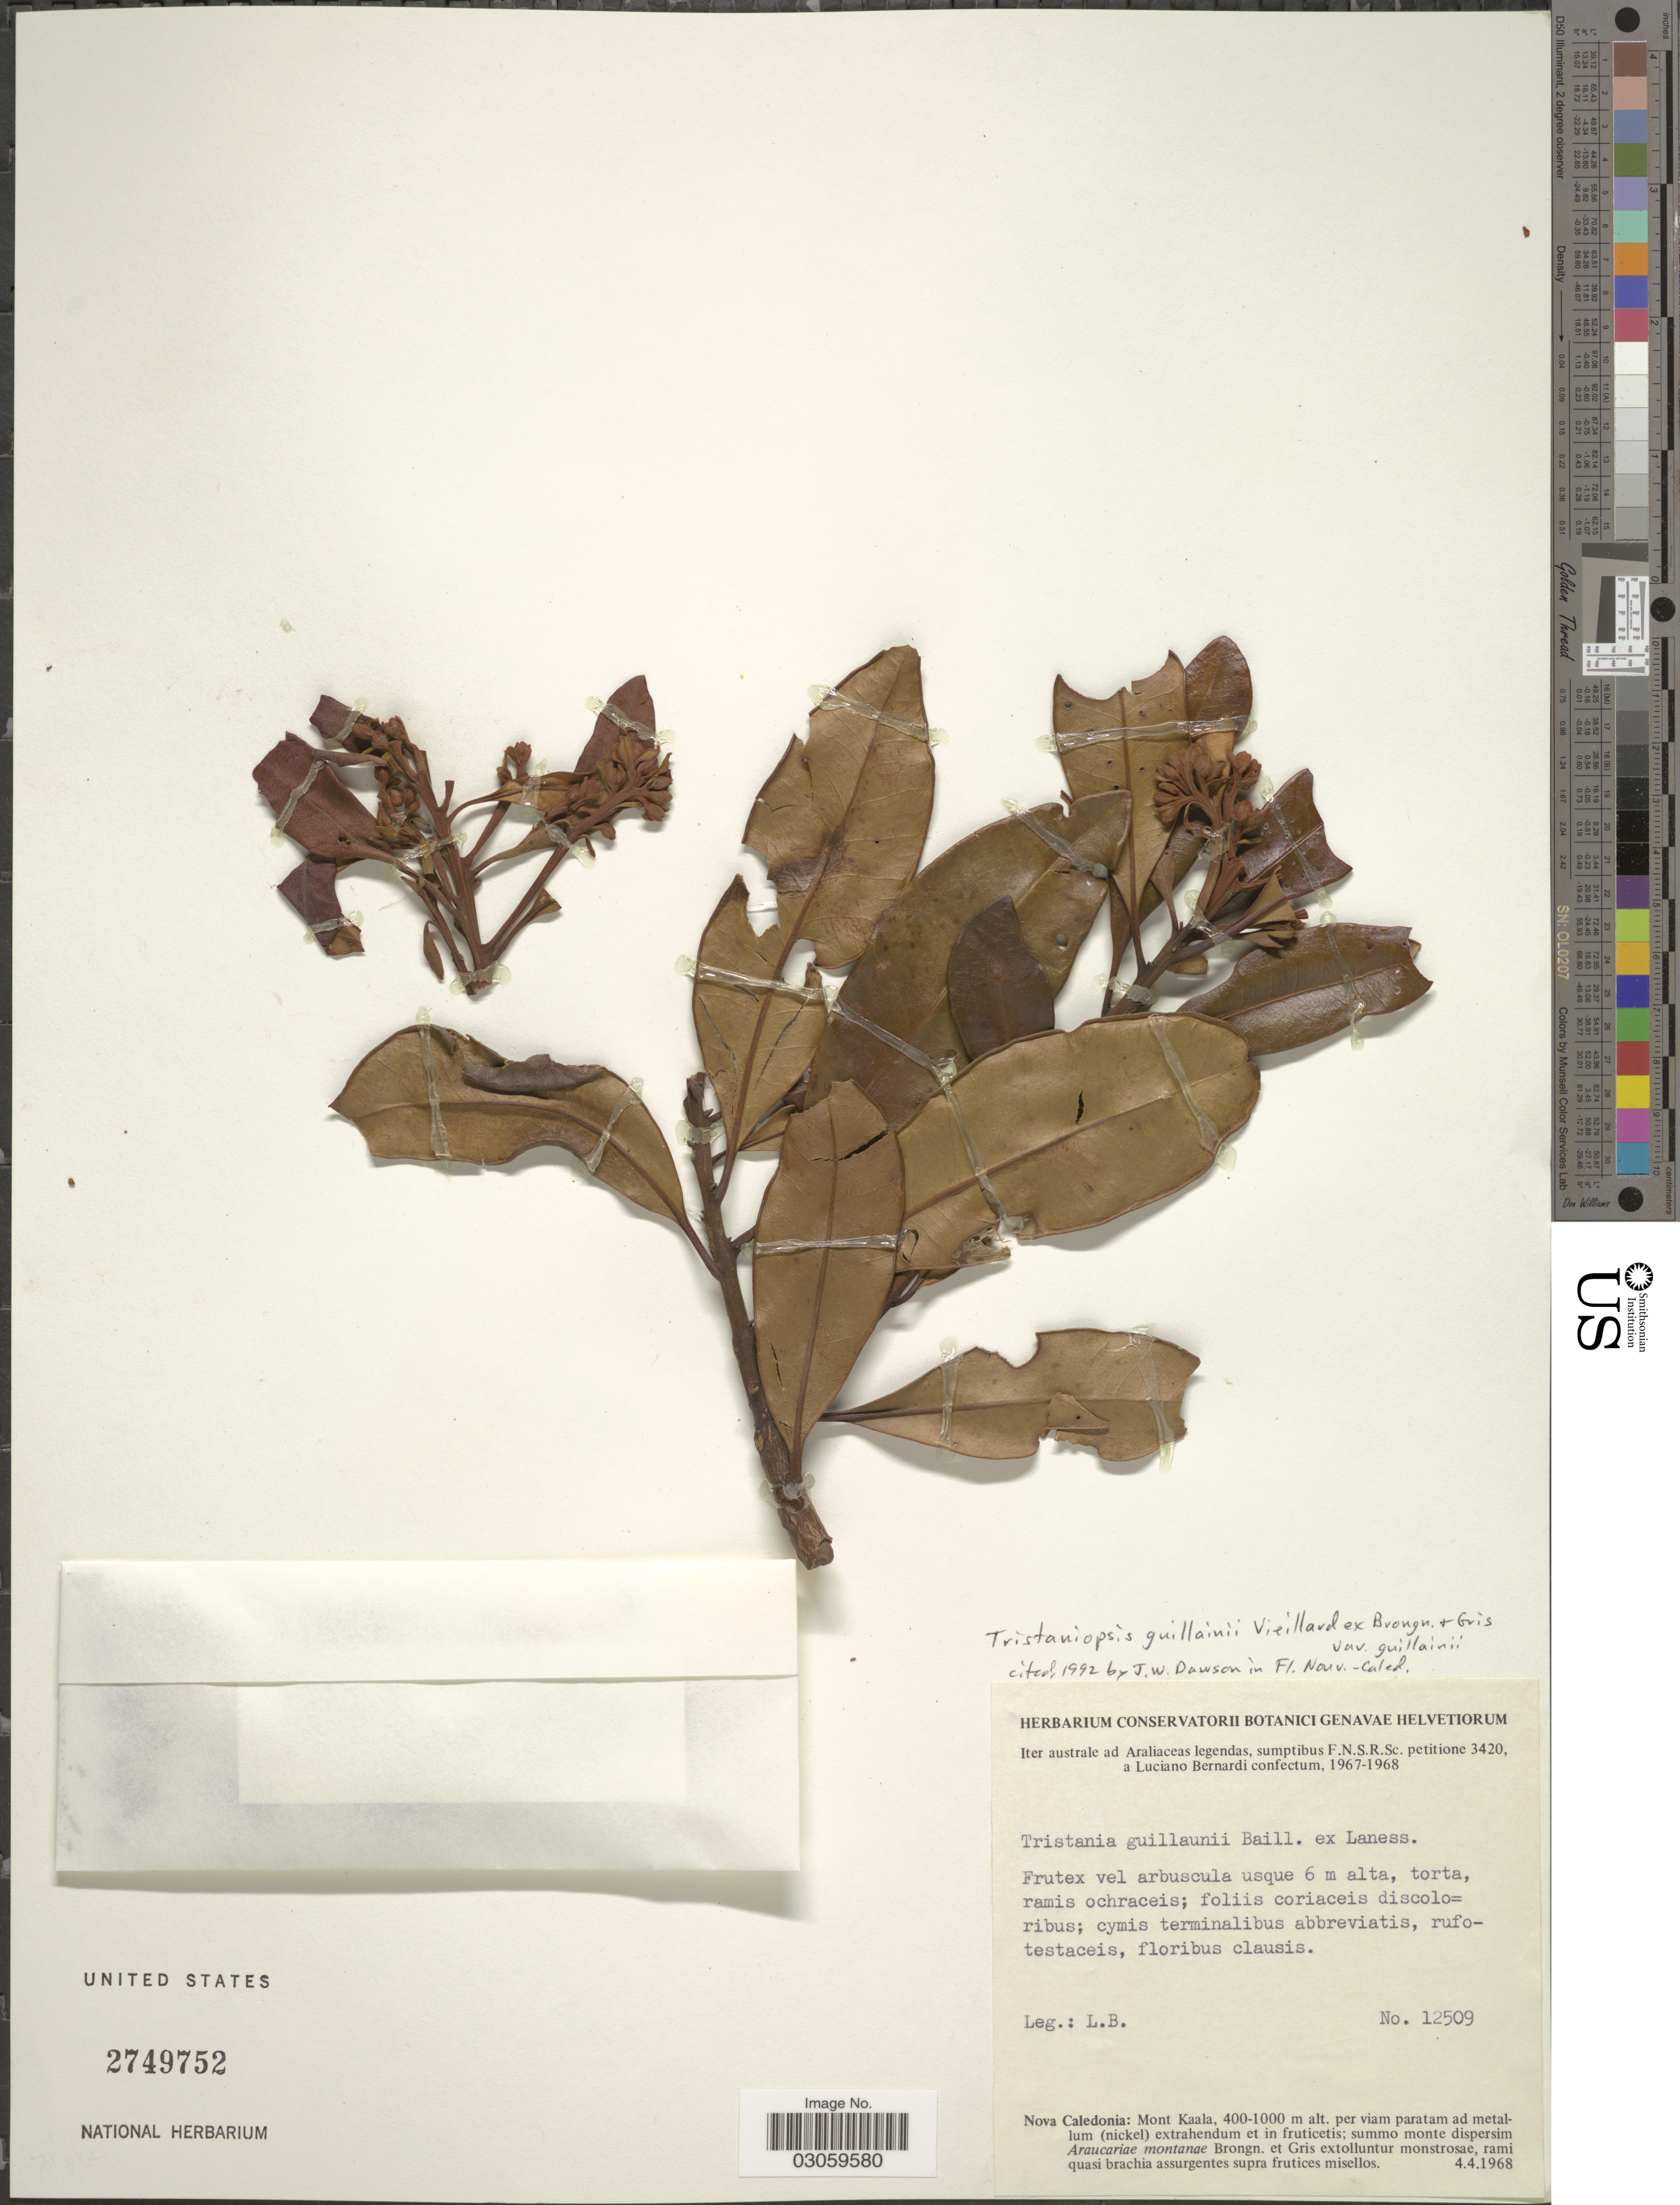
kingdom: Plantae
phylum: Tracheophyta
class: Magnoliopsida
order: Myrtales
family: Myrtaceae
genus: Tristaniopsis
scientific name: Tristaniopsis guillainii var. guillainii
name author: Vieill. ex Brongn. & Gris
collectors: L. Bernardi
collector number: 12509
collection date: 1968-04-04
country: New Caledonia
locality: Nova Caledonia: Mont Kaala.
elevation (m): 400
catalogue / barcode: US 2749752